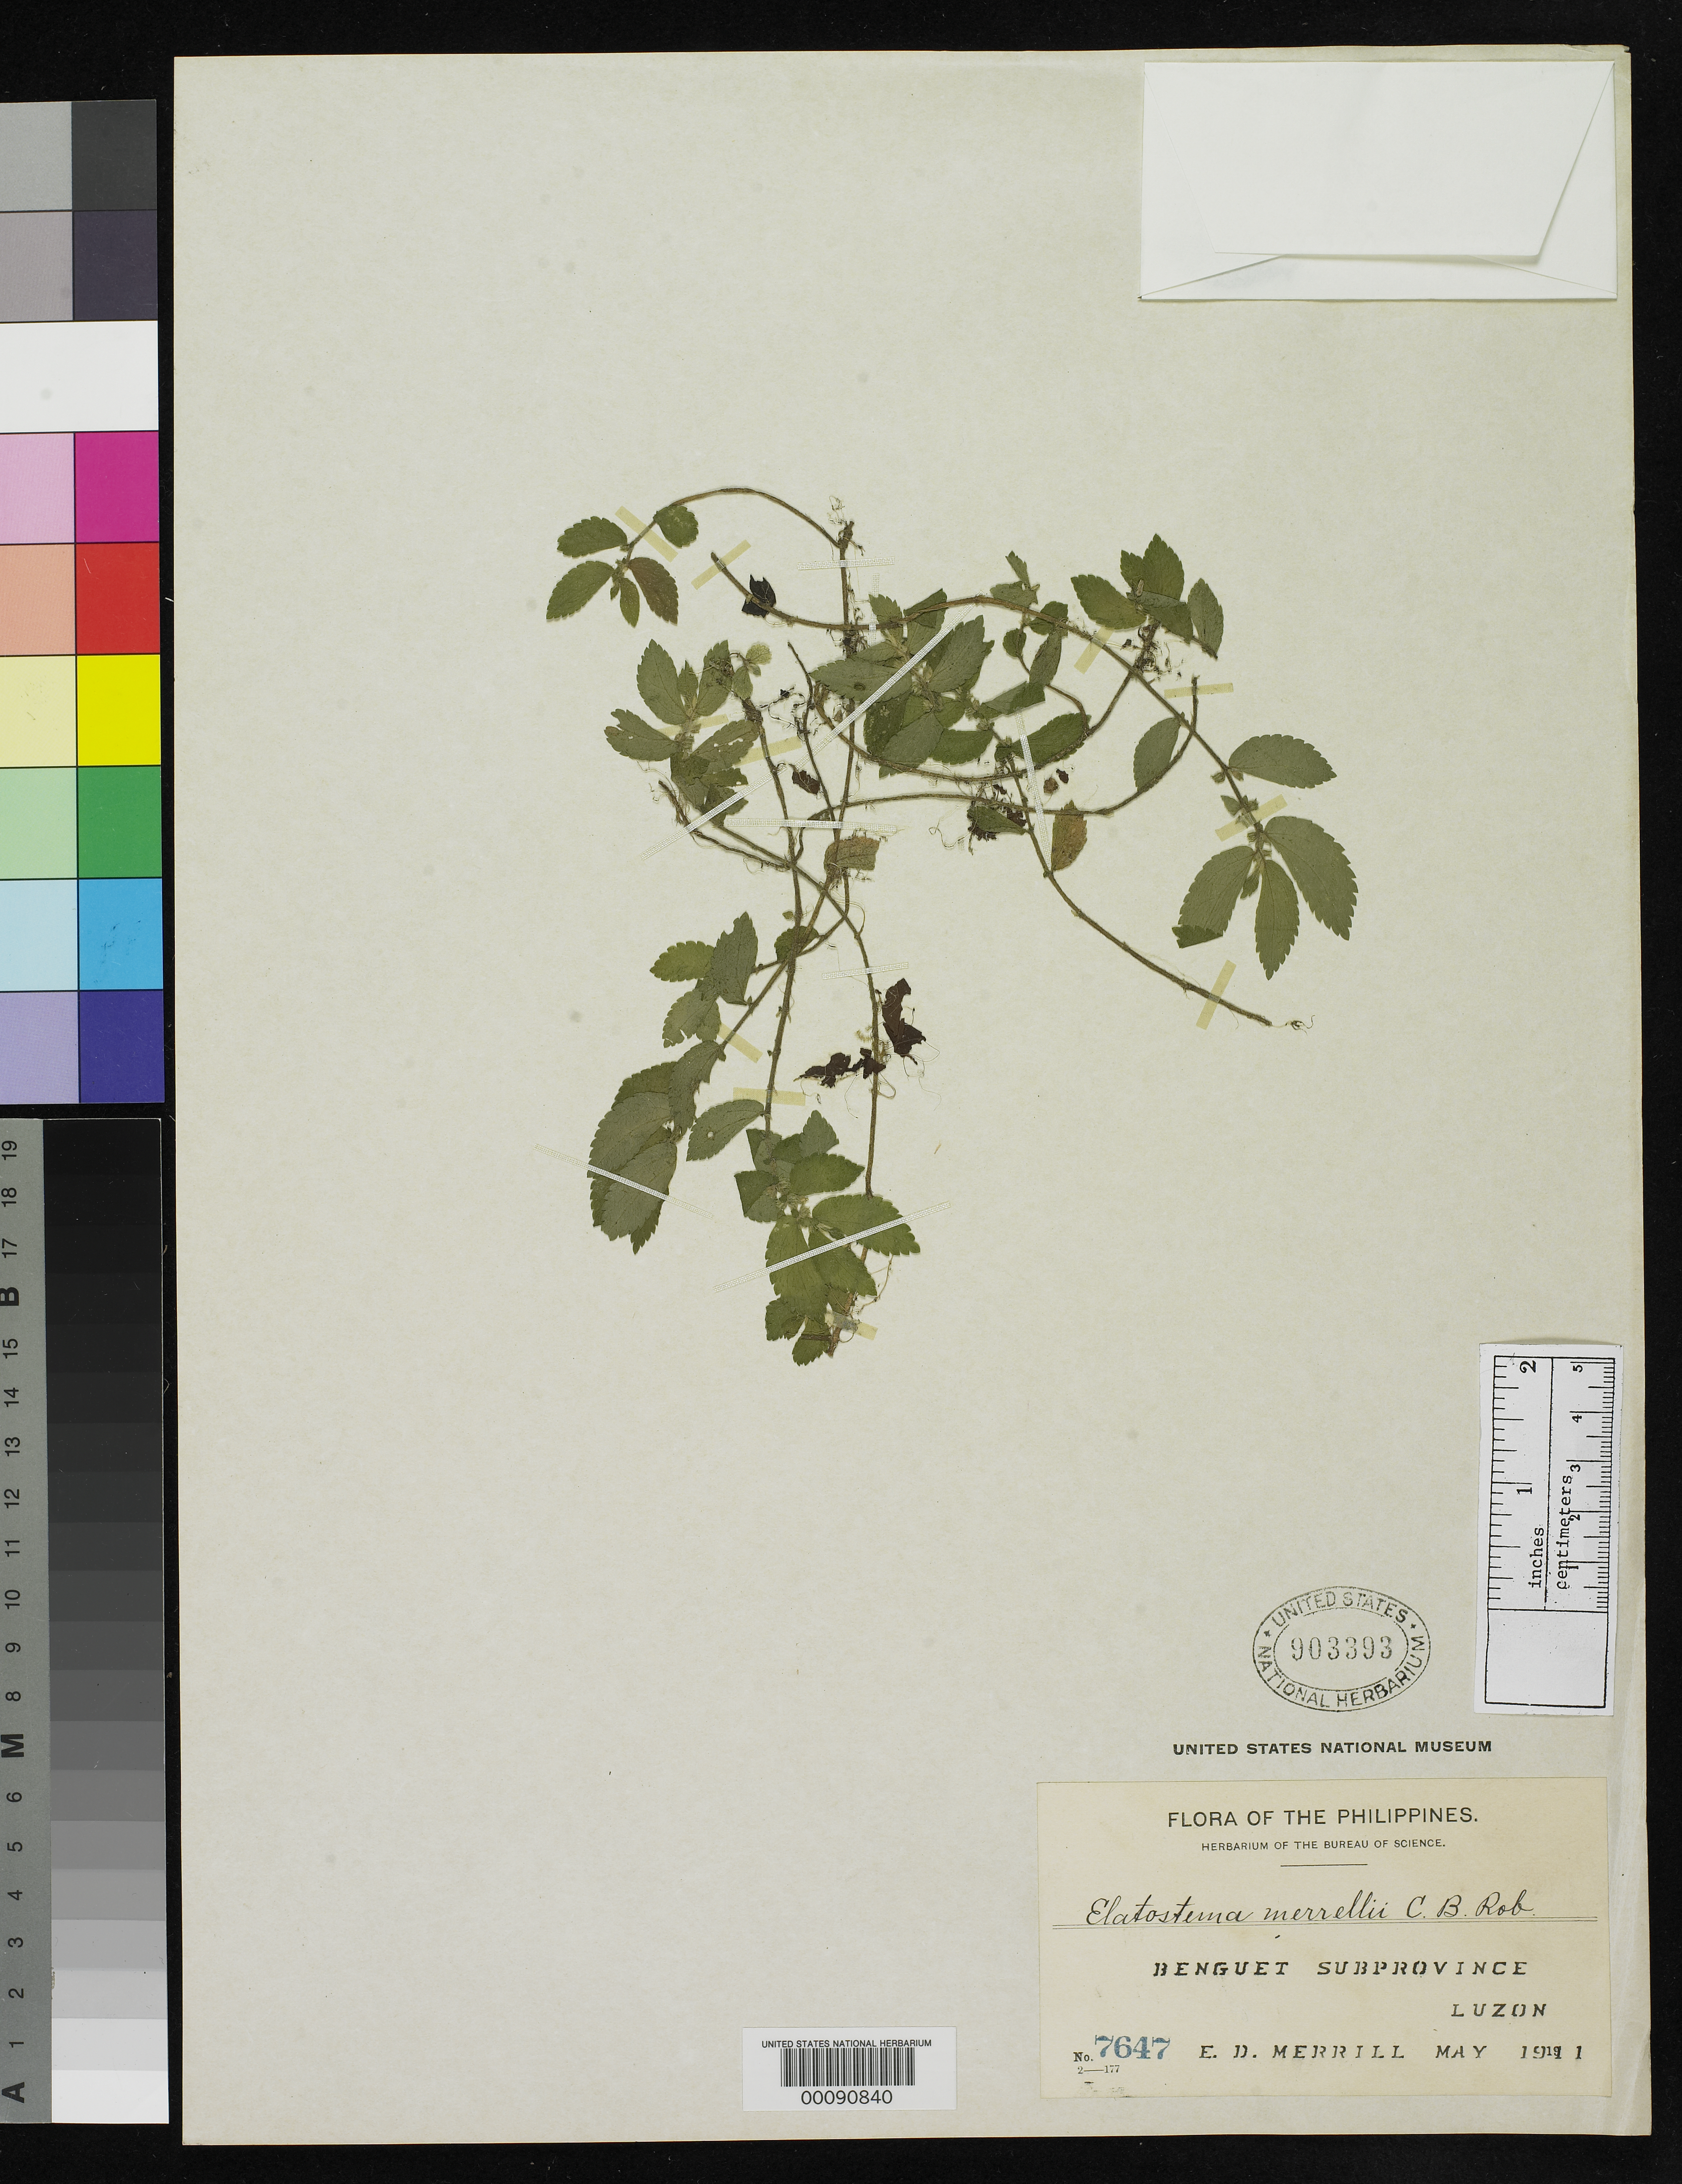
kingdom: Plantae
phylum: Tracheophyta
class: Magnoliopsida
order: Rosales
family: Urticaceae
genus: Elatostema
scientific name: Elatostema merrillii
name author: C.B. Rob.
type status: Isotype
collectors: E. D. Merrill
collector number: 7647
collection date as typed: May 1911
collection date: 1911-05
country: Philippines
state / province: Cordillera (Administrative Region)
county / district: Benguet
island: Luzon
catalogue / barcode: US 903393